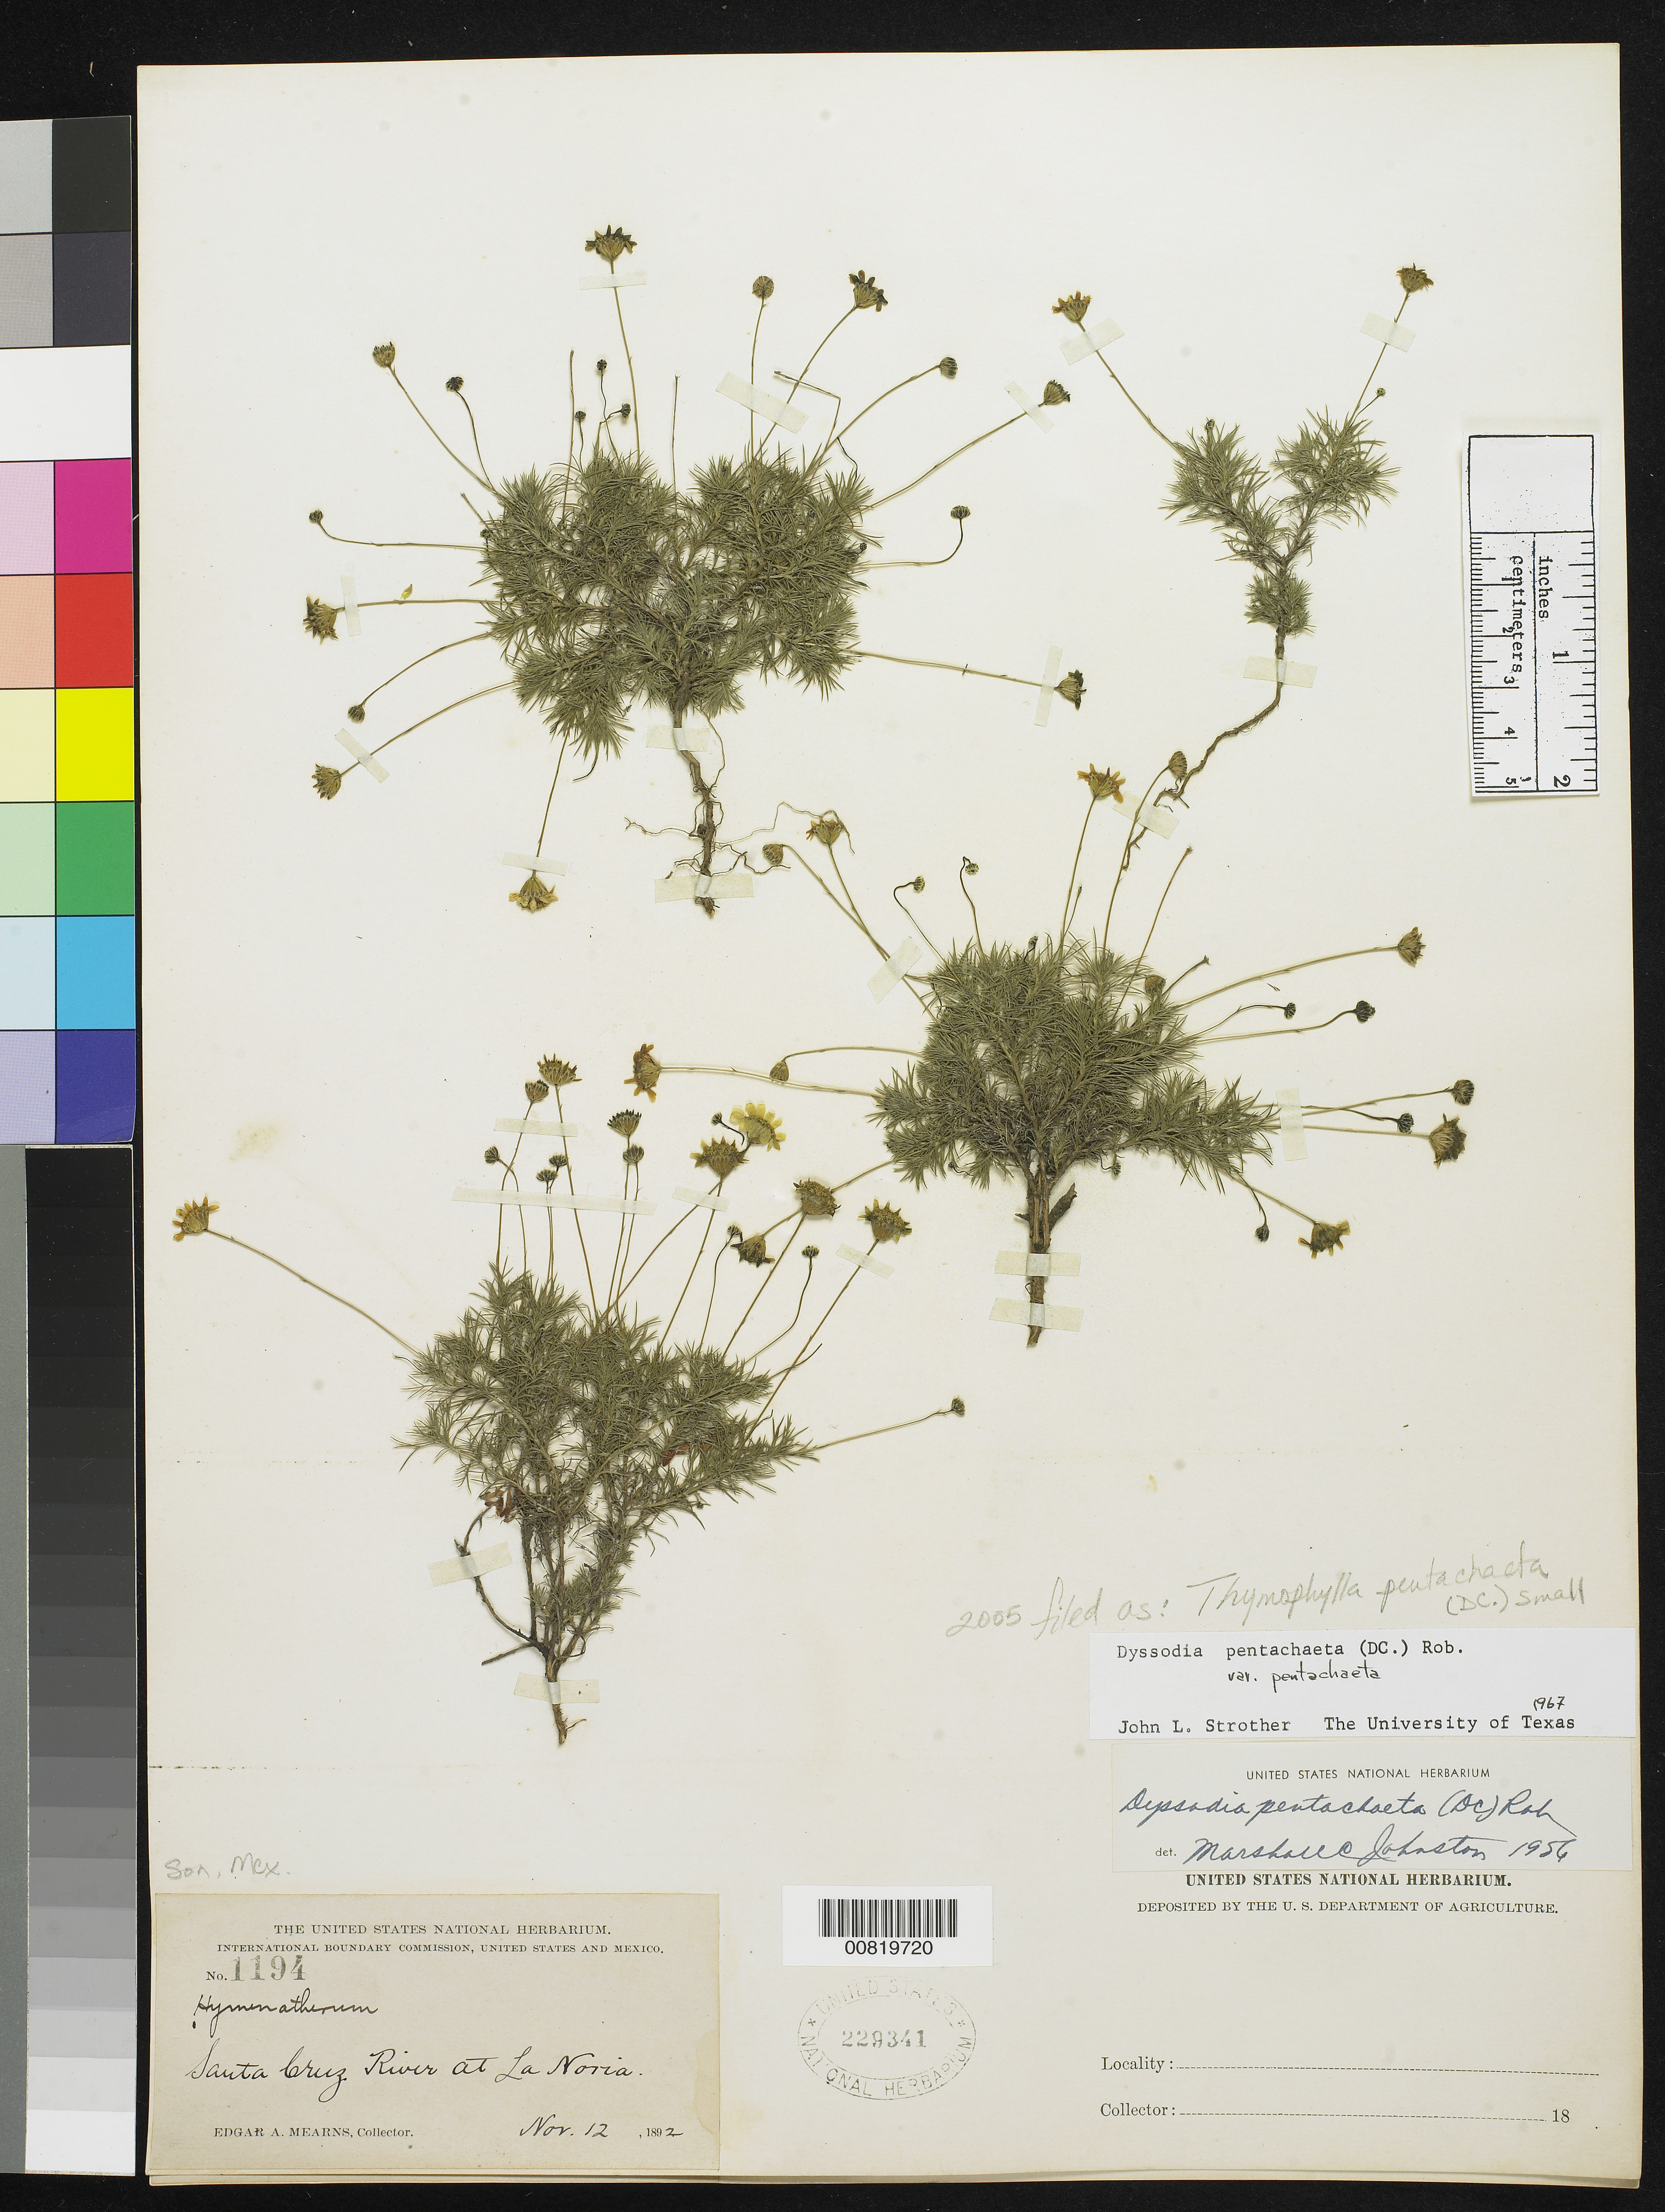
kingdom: Plantae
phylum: Tracheophyta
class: Magnoliopsida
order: Asterales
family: Asteraceae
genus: Thymophylla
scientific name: Thymophylla pentachaeta var. pentachaeta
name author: (DC.) Small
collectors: E. A. Mearns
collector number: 1194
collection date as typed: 12 Nov 1892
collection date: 1892-11-12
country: Mexico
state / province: Sonora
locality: Santa Cruz River at La Noria.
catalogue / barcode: US 229341